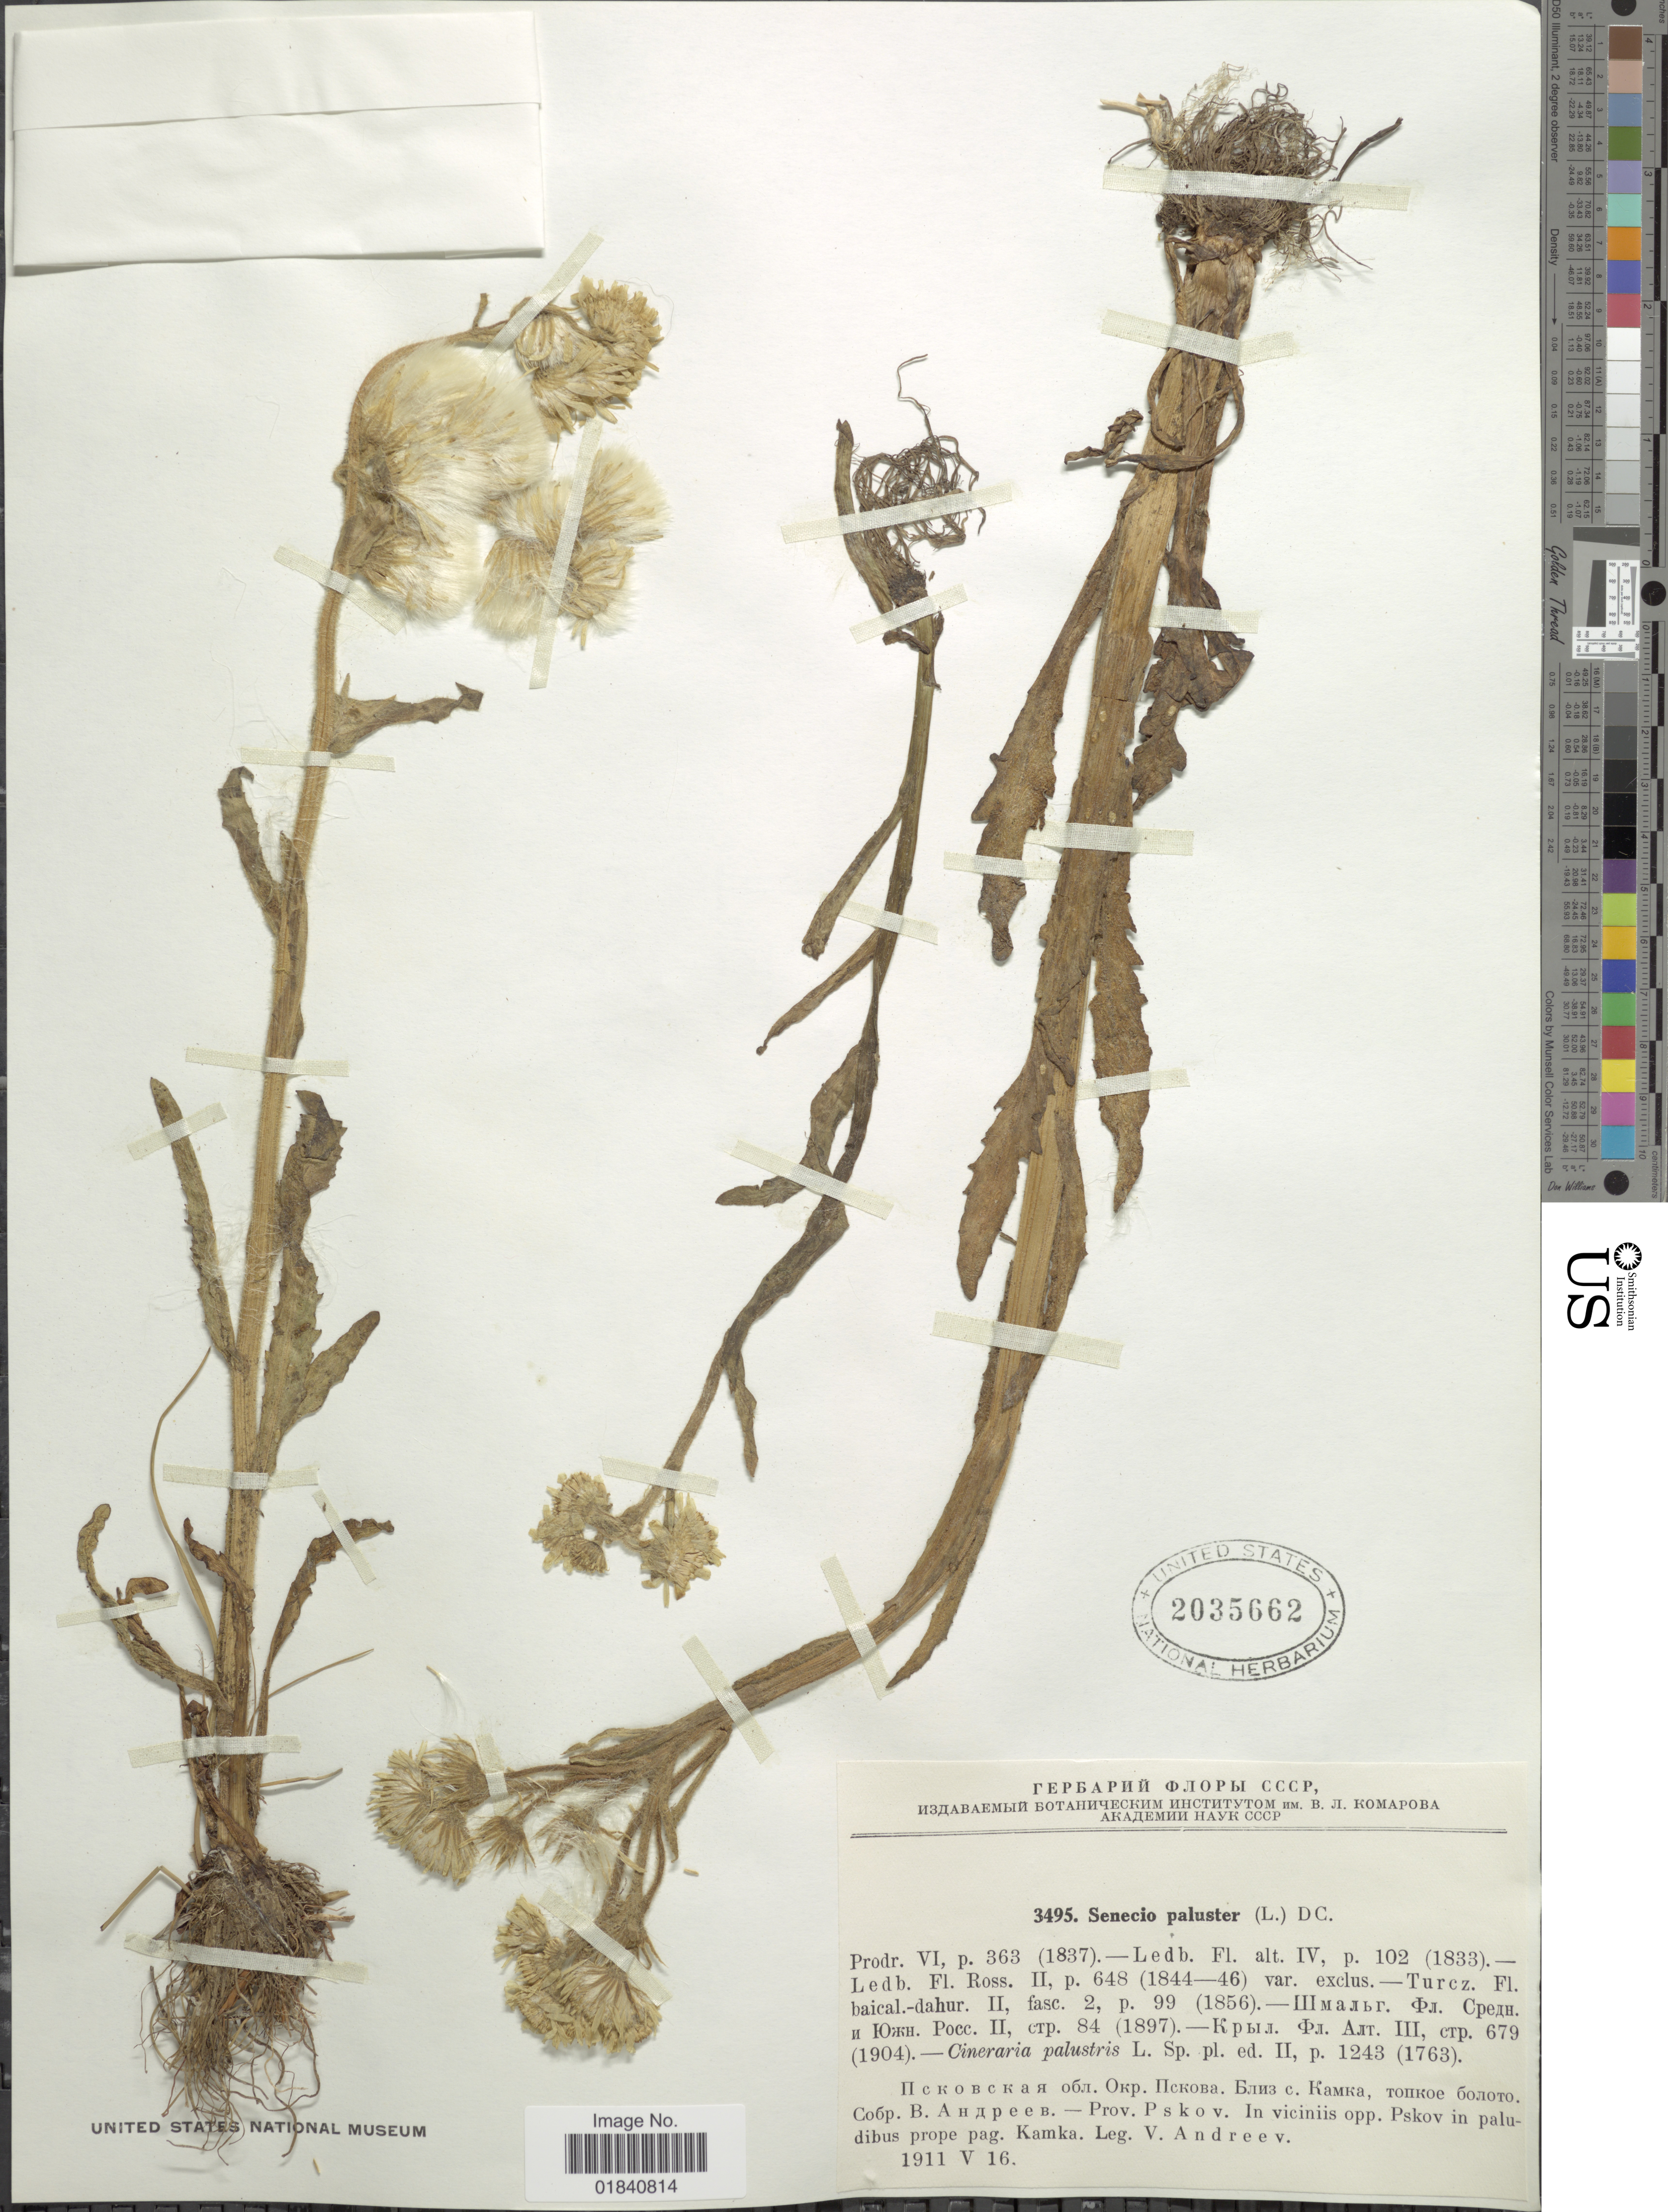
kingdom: Plantae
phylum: Tracheophyta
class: Magnoliopsida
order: Asterales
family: Asteraceae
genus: Tephroseris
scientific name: Tephroseris palustris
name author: (L.) Rchb.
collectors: V. Andreev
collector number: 3495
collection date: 1911-05-16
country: Russian Federation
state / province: Pskov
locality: In viciniis opp. Pskov in paludibus prope pag. Kamka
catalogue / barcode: US 2035662